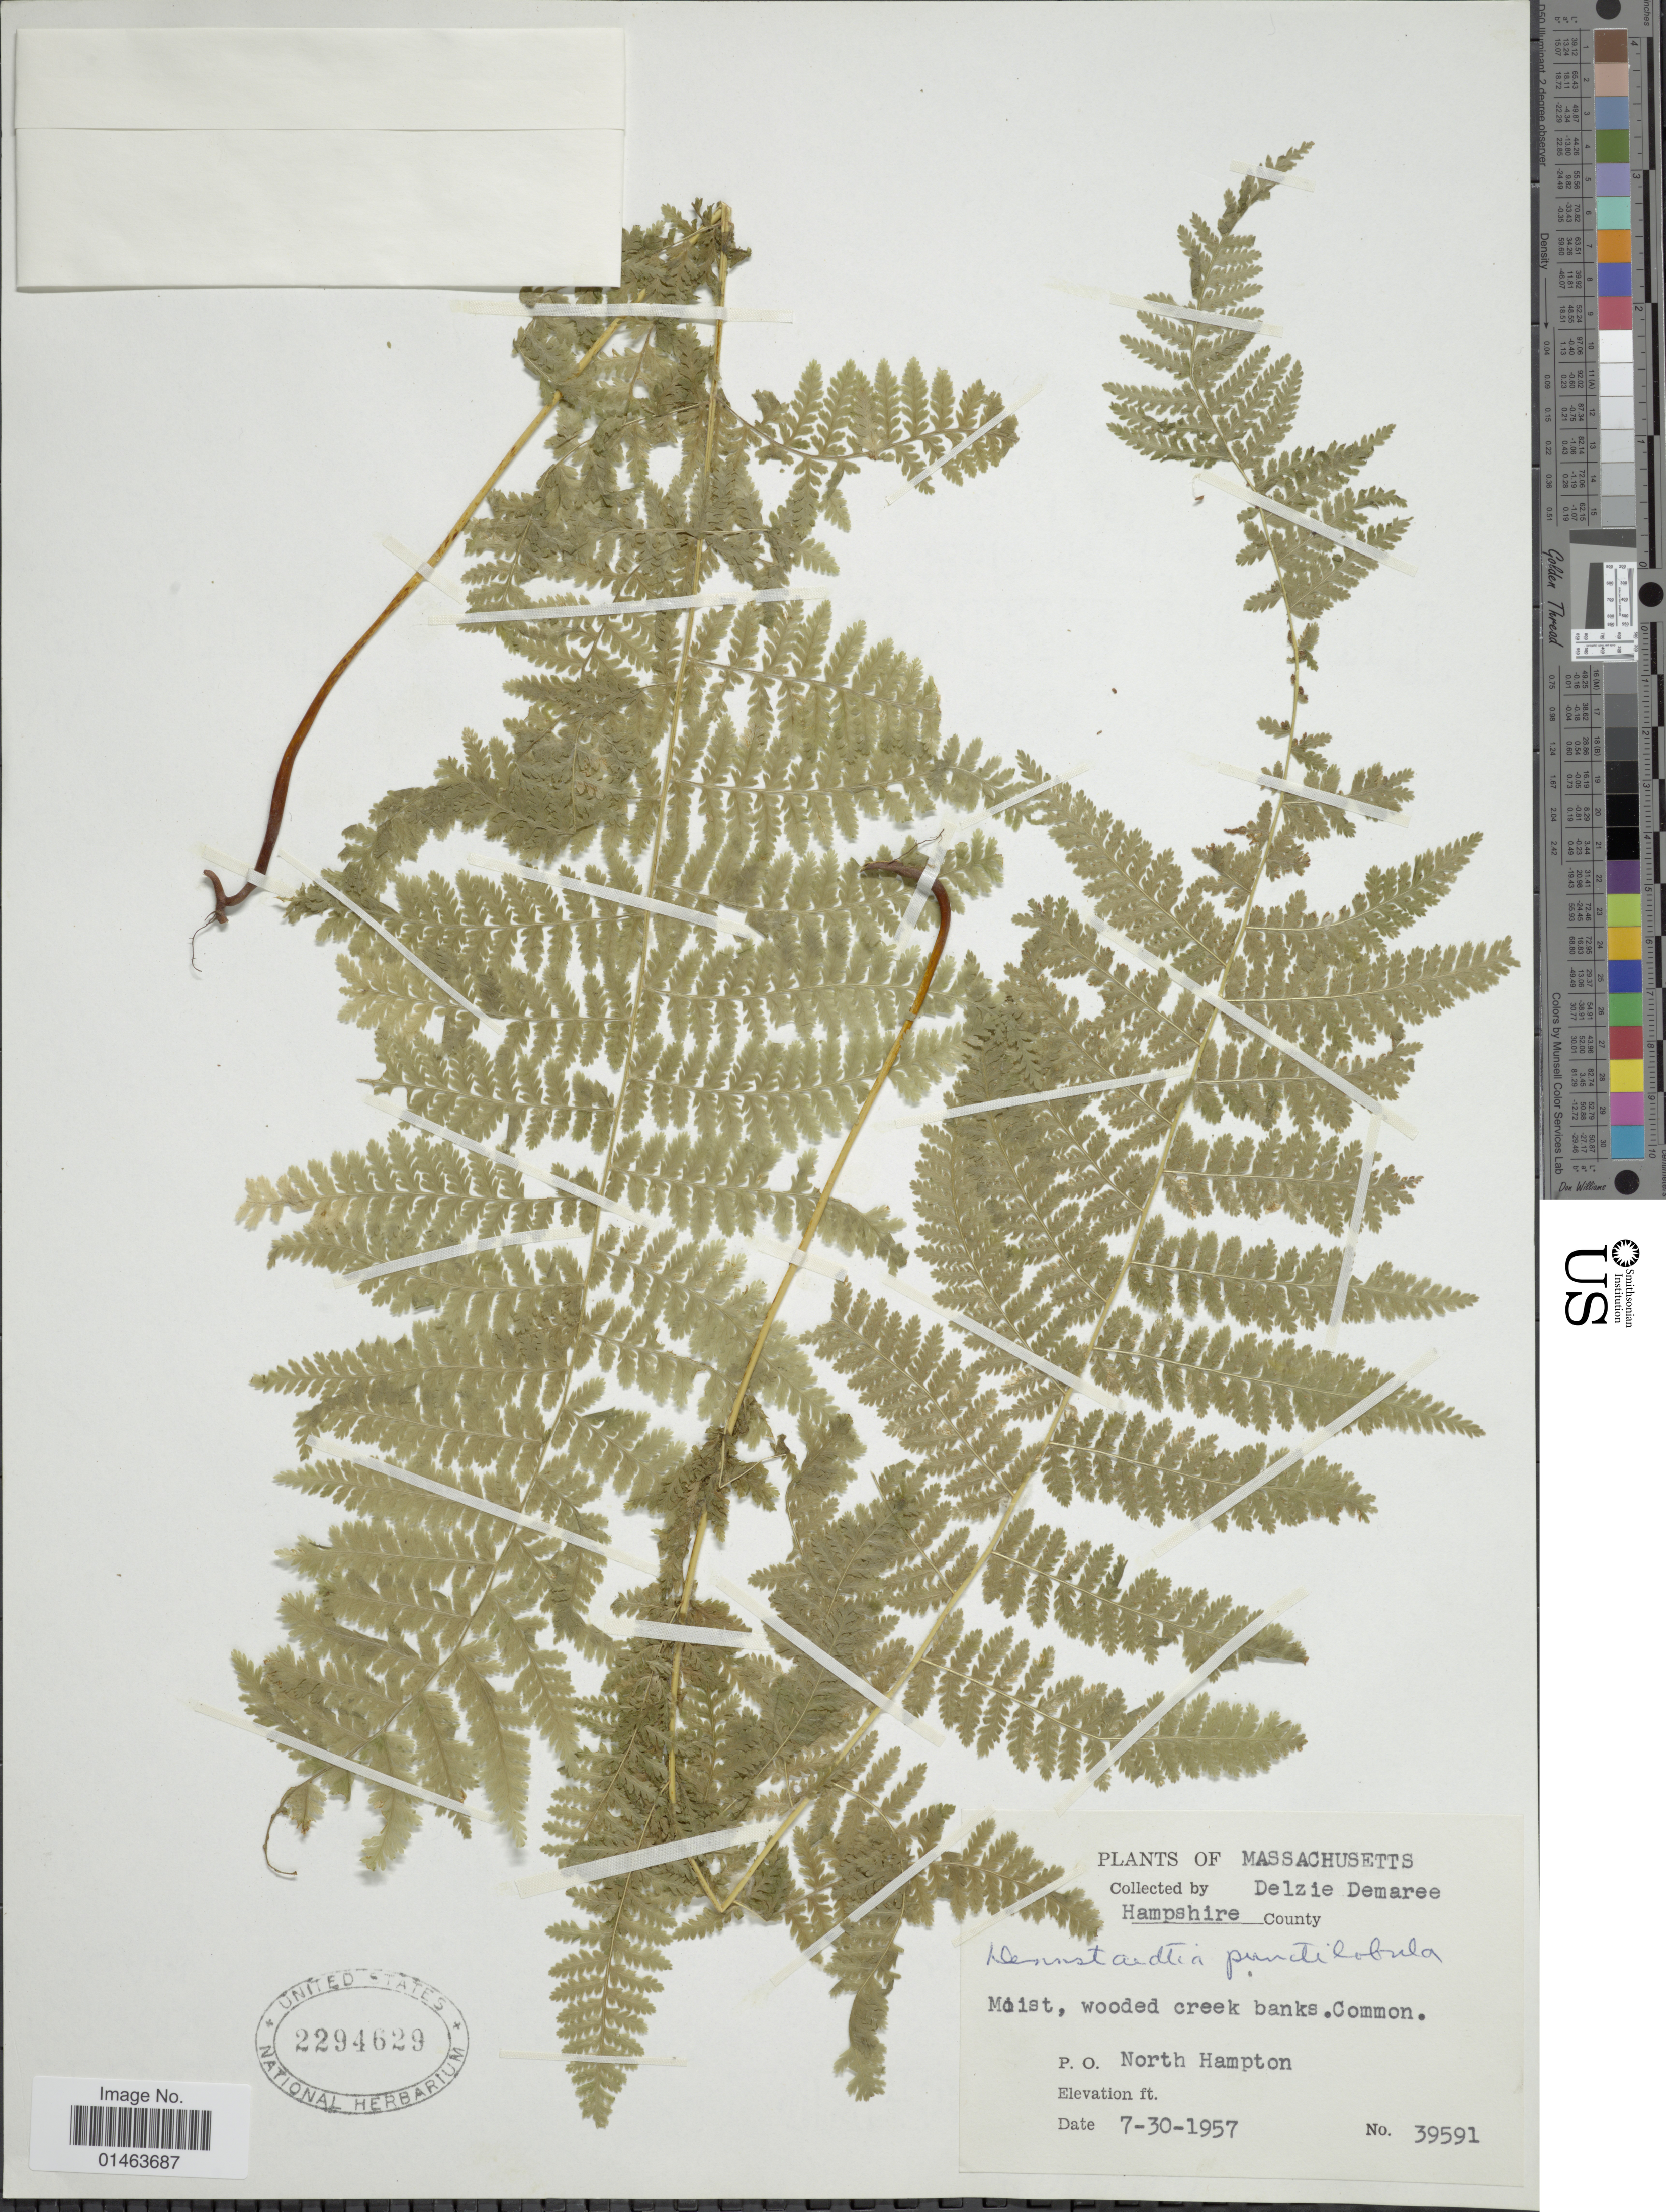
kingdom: Plantae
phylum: Tracheophyta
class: Polypodiopsida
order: Polypodiales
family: Dennstaedtiaceae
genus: Dennstaedtia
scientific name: Dennstaedtia punctilobula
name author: (Michx.) T. Moore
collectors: D. Demaree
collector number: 39591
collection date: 1957-07-30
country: United States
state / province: Massachusetts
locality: Hampshite County, P.O. North Hampton.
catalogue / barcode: US 2294629